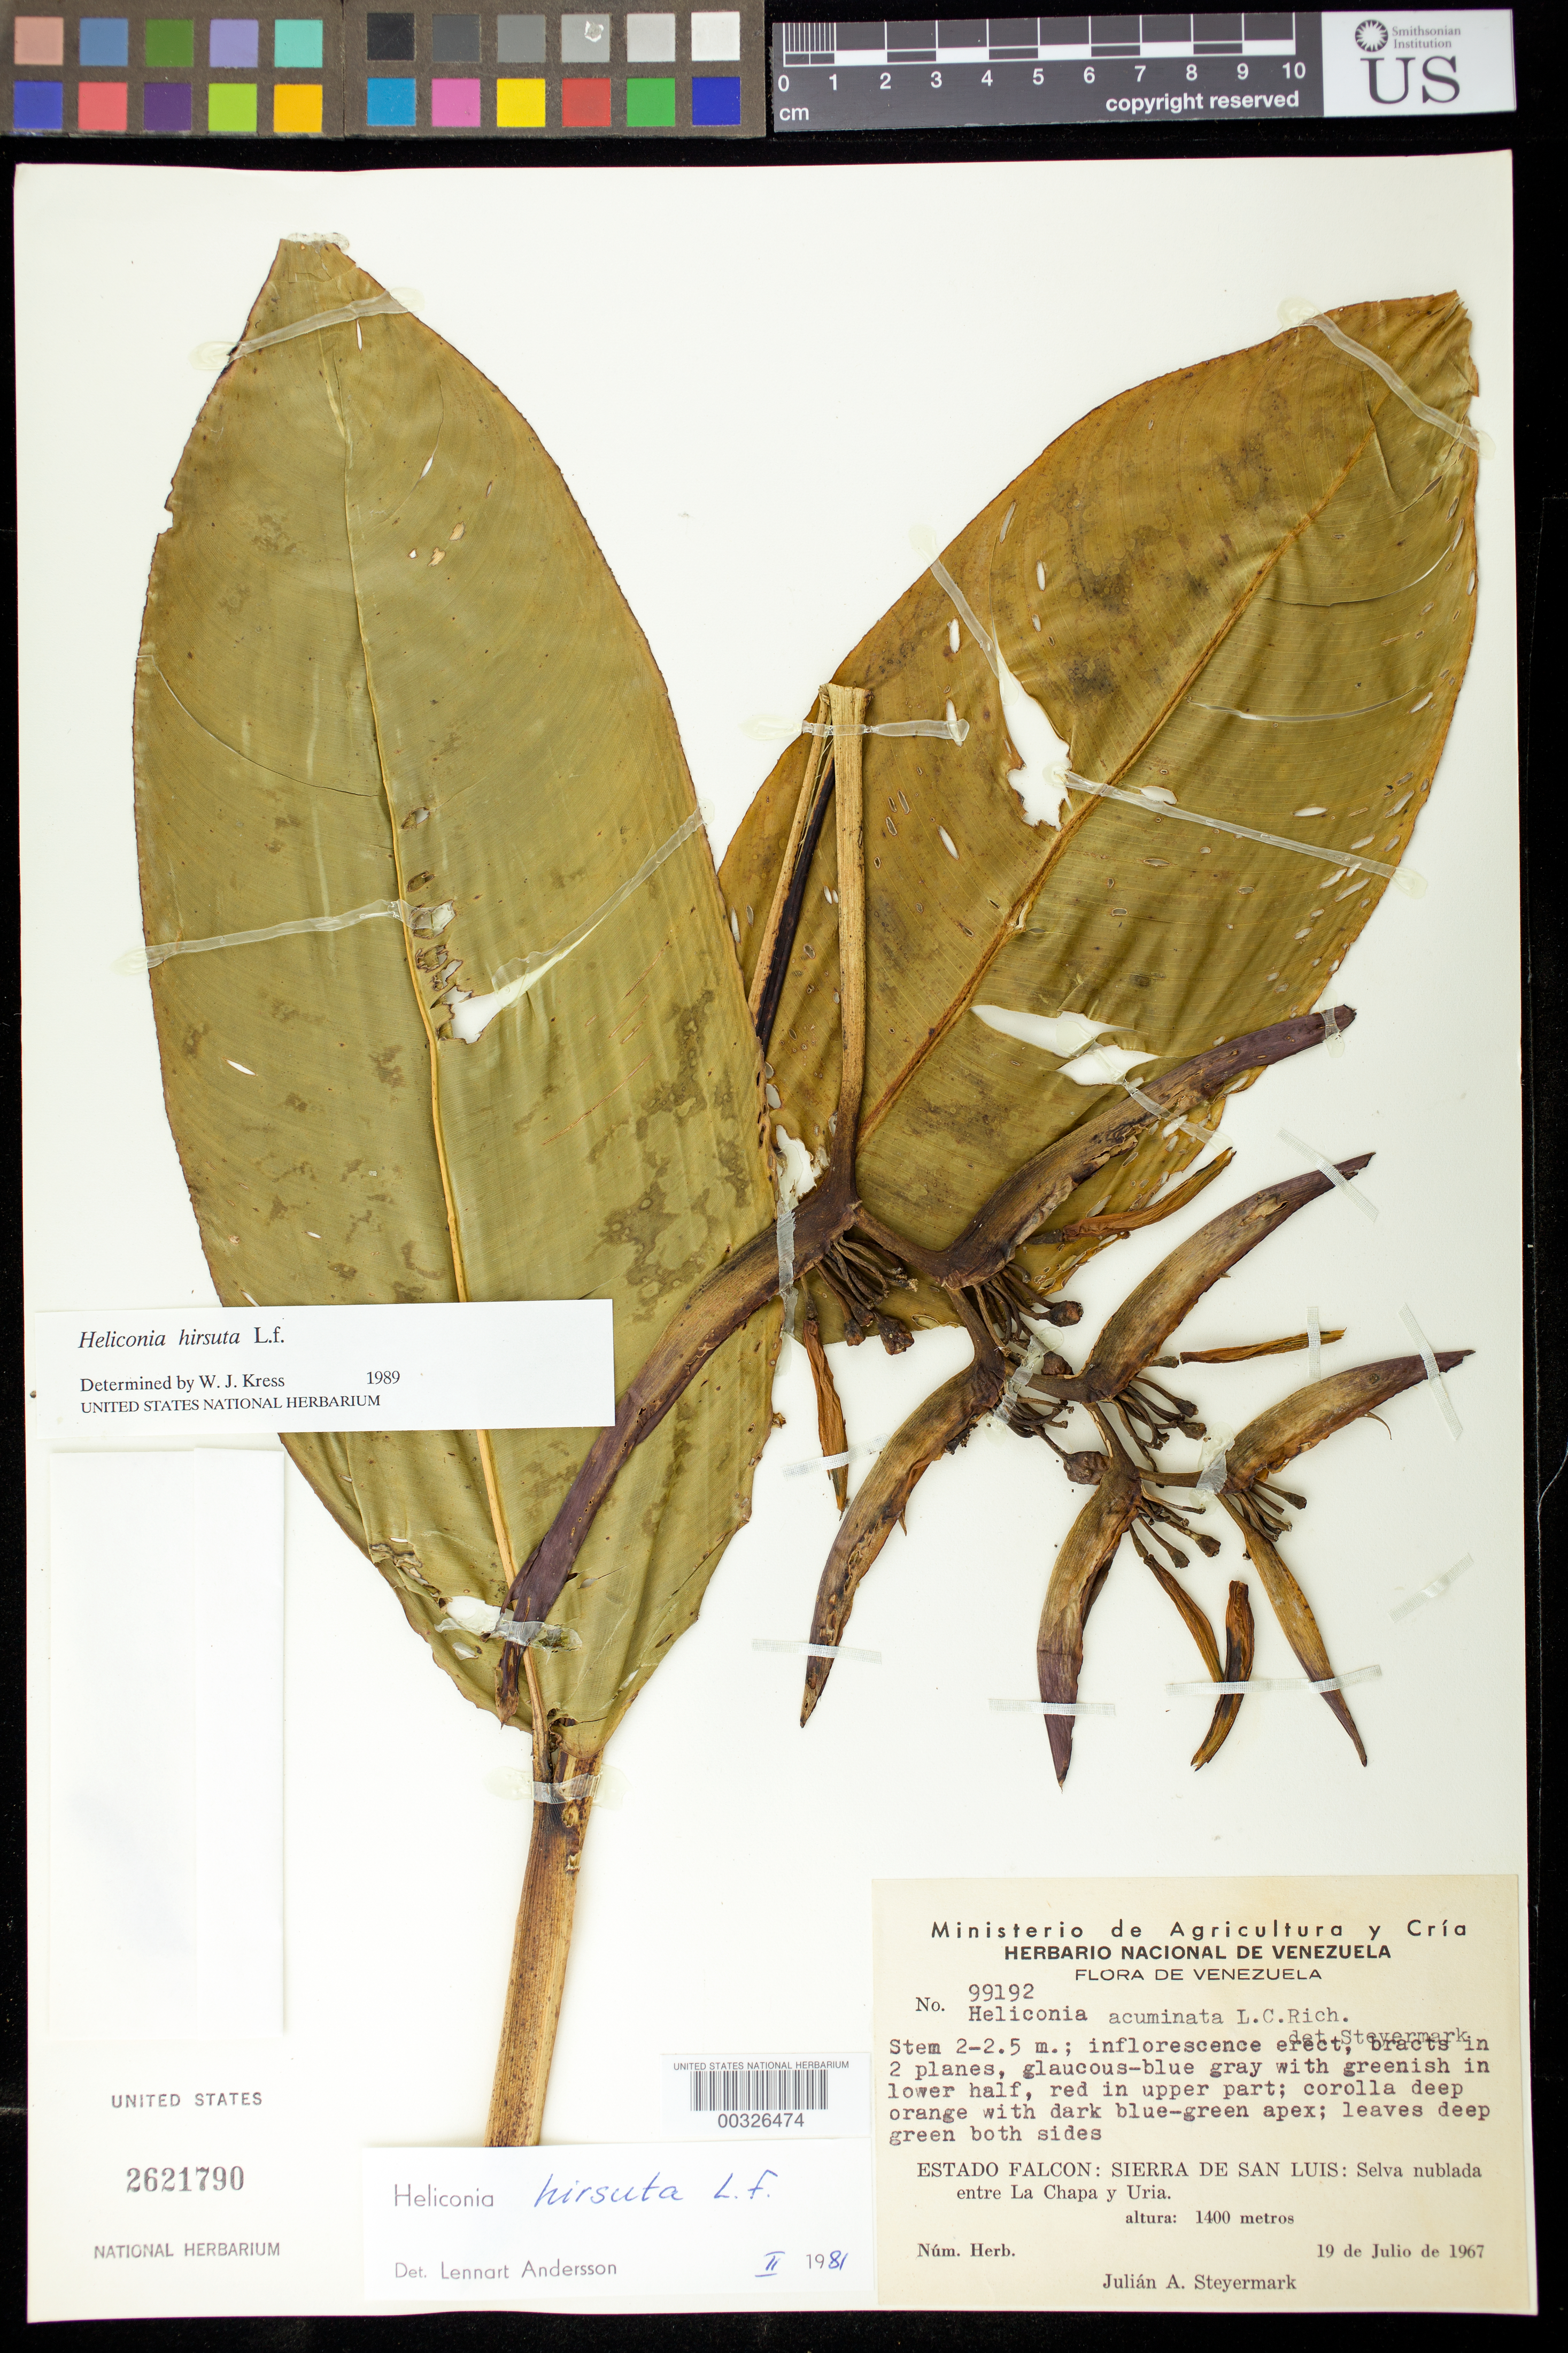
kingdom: Plantae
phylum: Tracheophyta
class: Liliopsida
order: Zingiberales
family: Heliconiaceae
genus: Heliconia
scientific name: Heliconia hirsuta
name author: L. f.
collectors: J. Steyermark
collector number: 99192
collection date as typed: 19 Jul 1967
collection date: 1967-07-19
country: Venezuela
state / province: Falcón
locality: Sierra de san luis, between la chapa and uria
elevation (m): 1400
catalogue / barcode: US 2621790